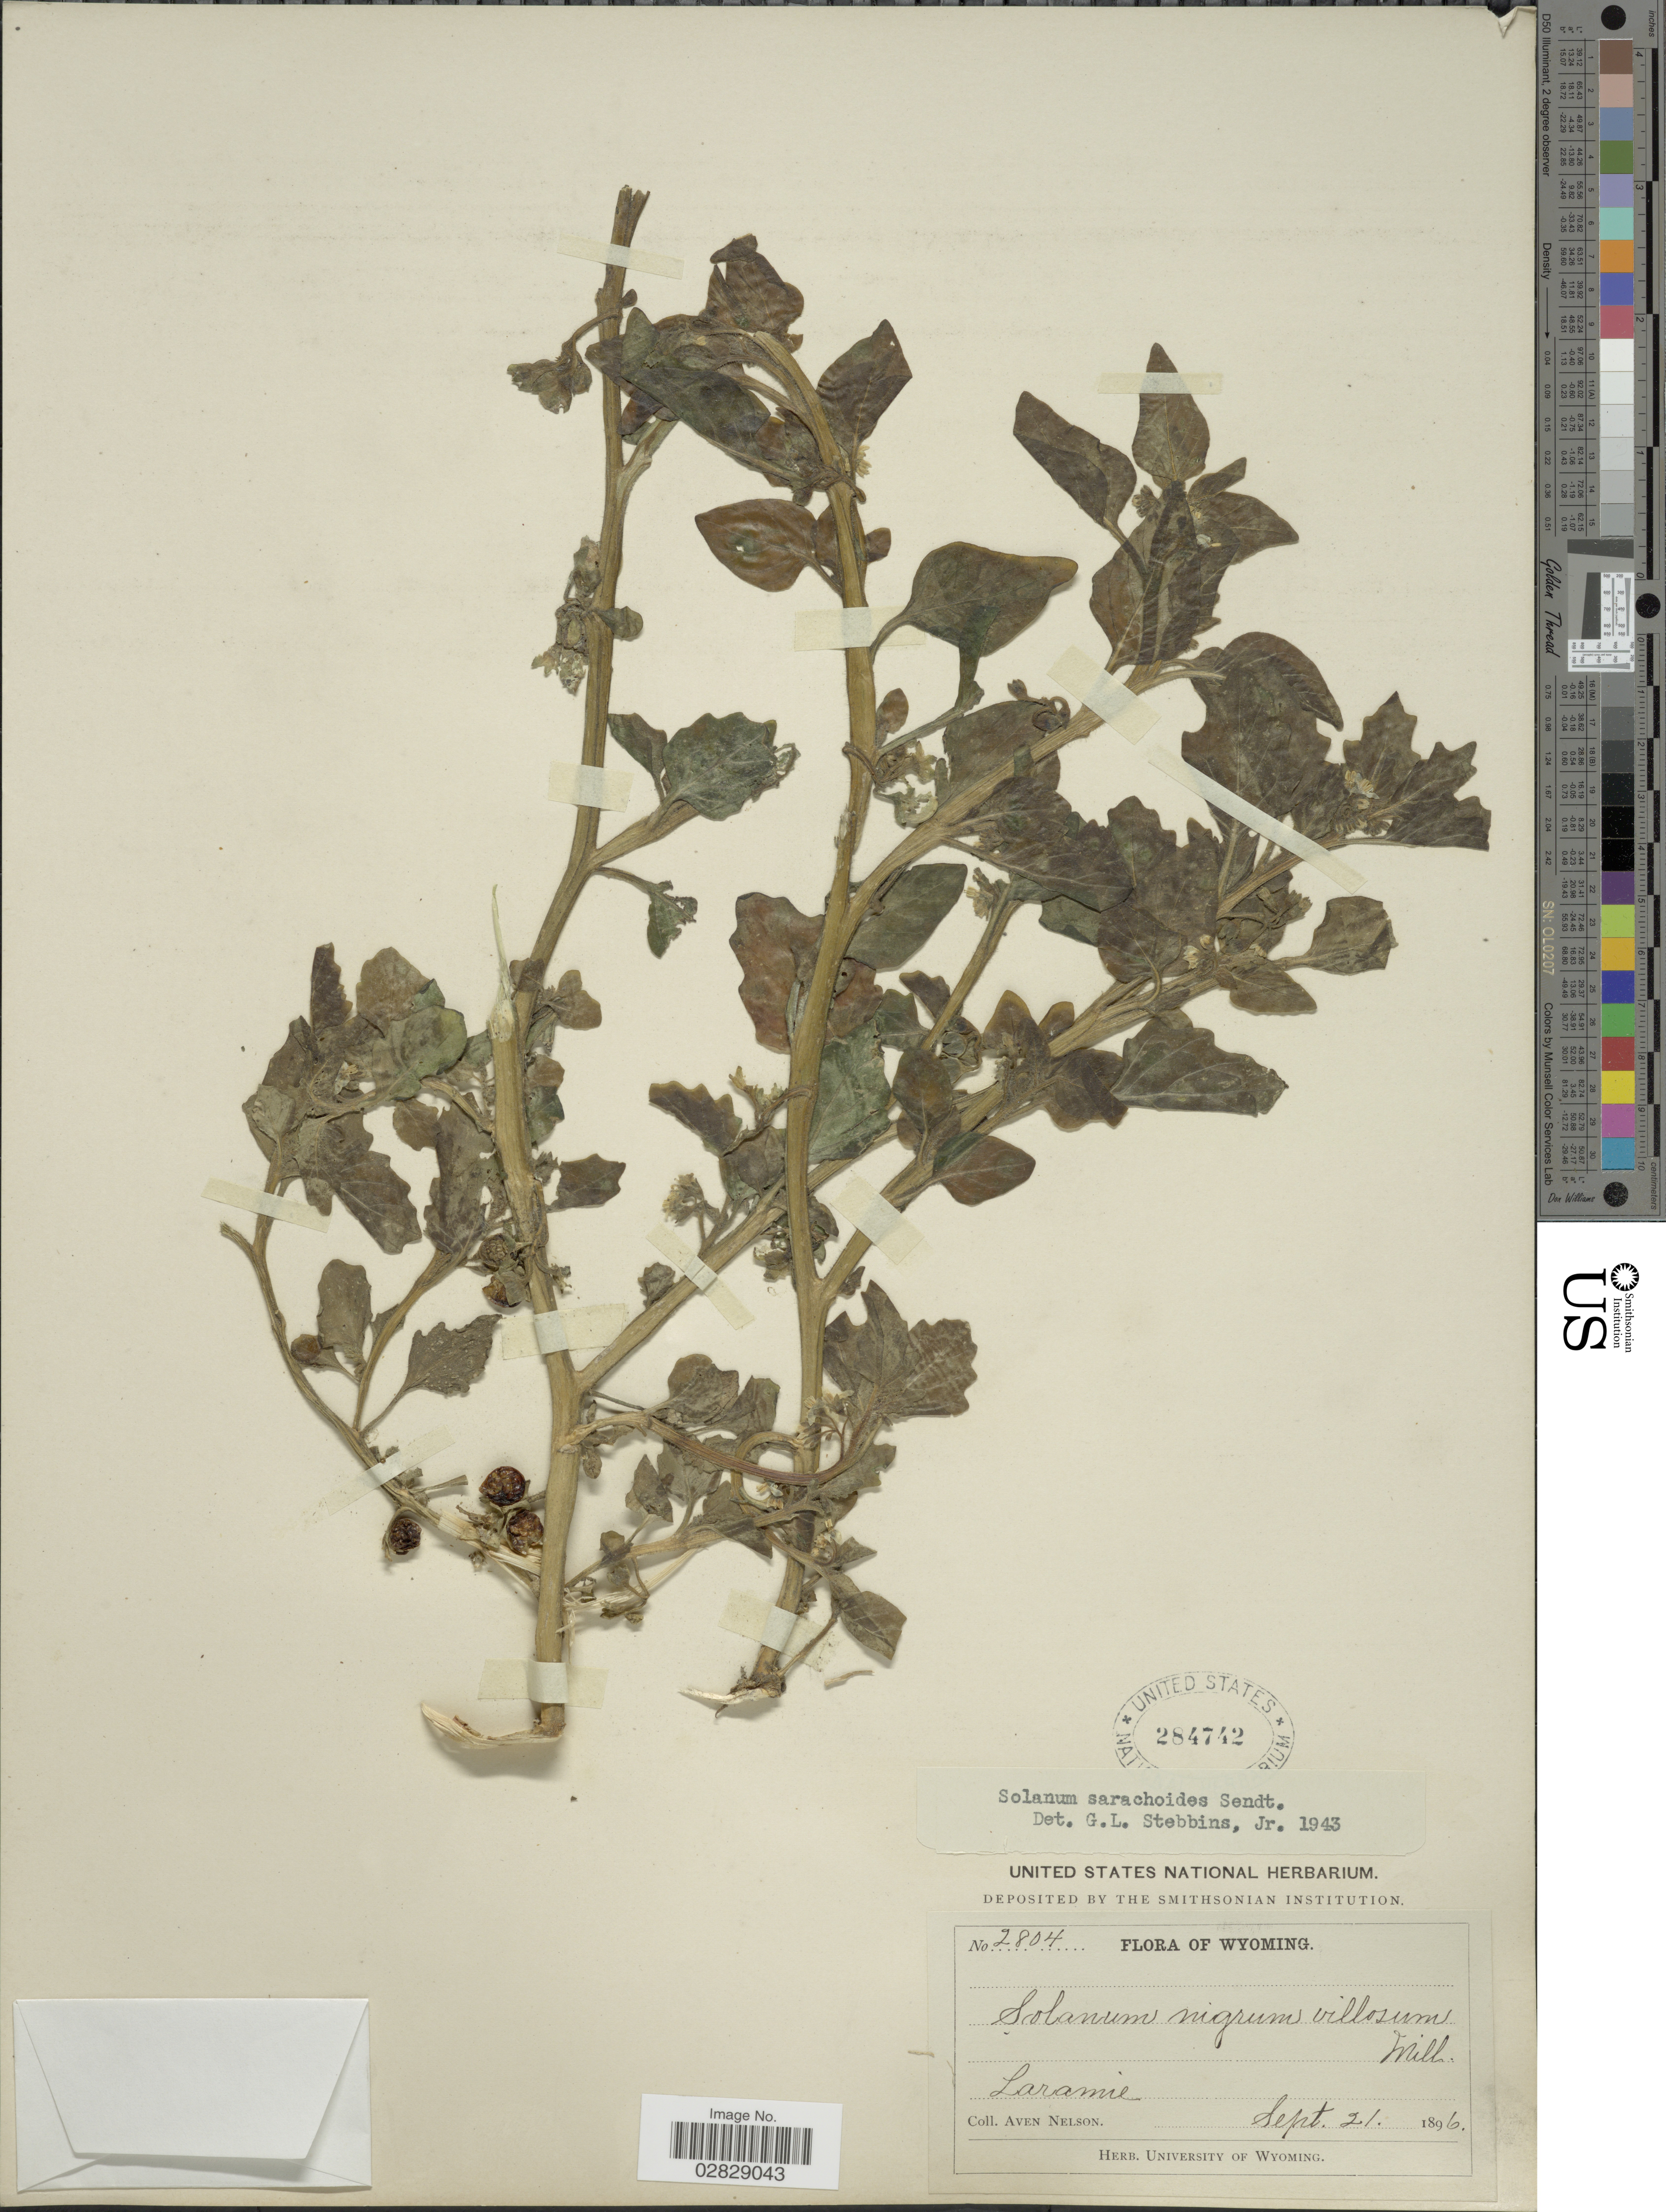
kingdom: Plantae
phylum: Tracheophyta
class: Magnoliopsida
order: Solanales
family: Solanaceae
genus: Solanum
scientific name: Solanum sarachoides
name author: Sendt.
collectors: A. Nelson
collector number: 2804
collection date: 1896-09-21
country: United States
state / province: Wyoming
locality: Laramie.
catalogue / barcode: US 284742